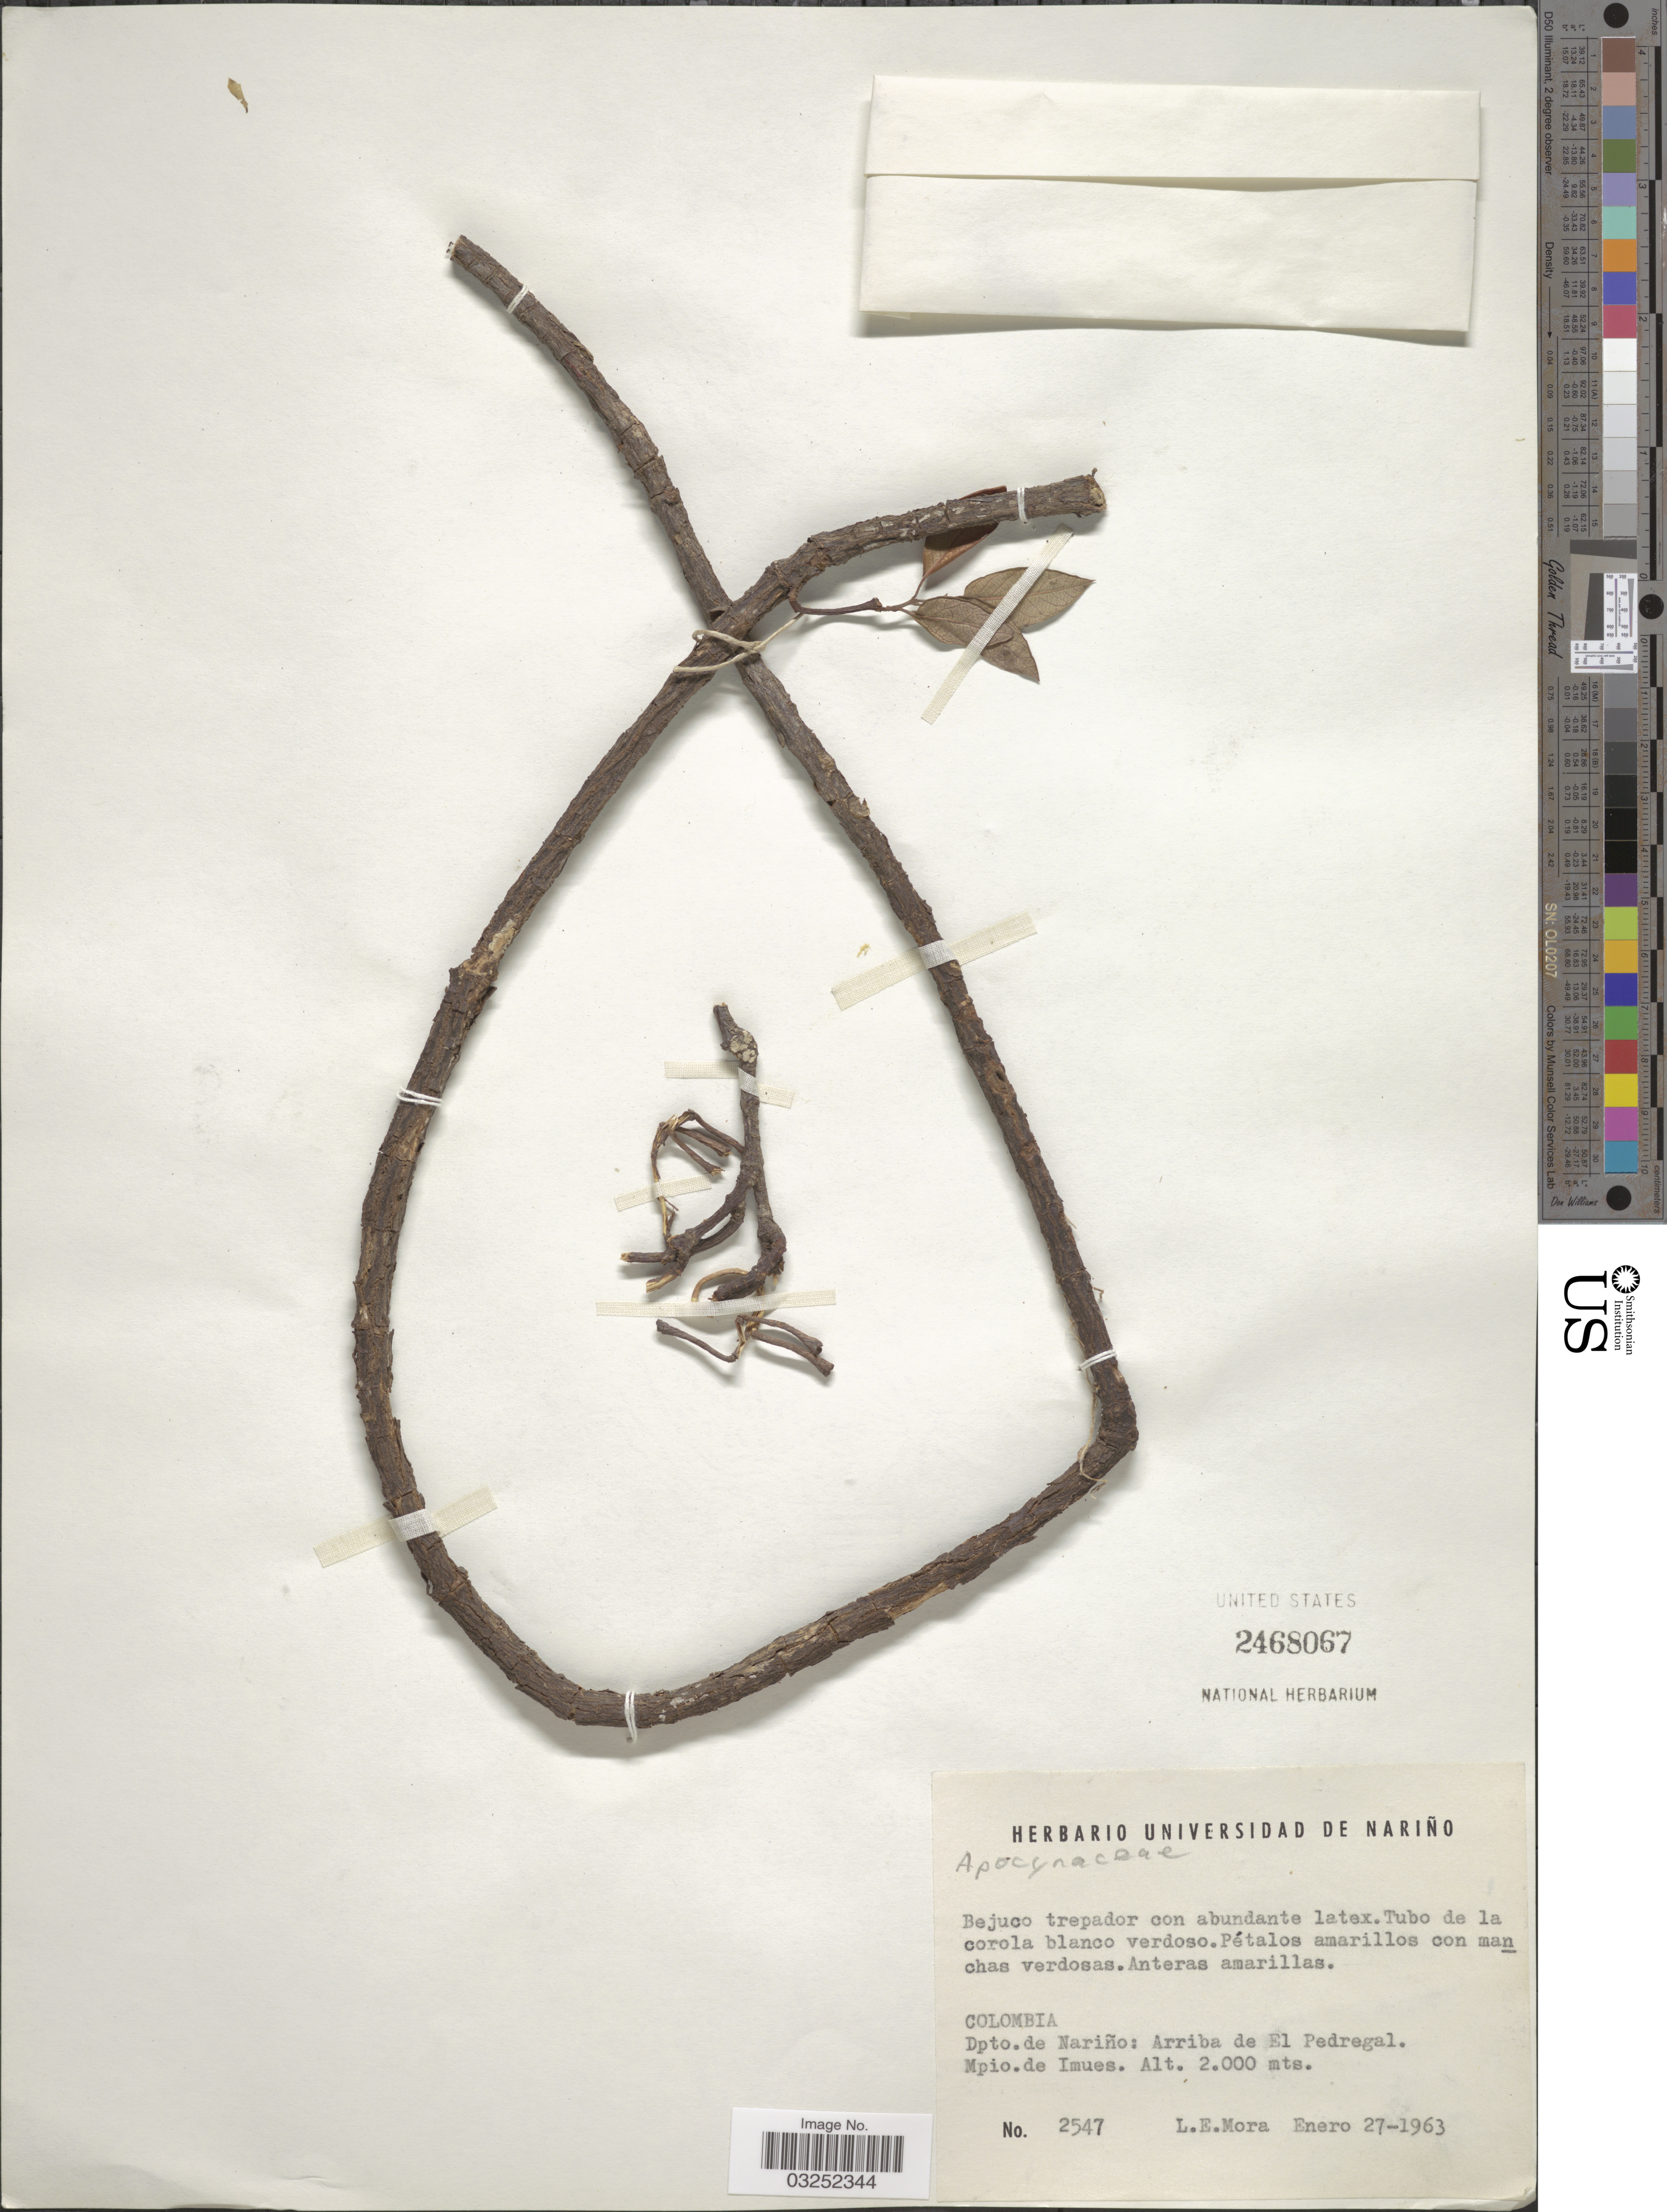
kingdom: Plantae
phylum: Tracheophyta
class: Magnoliopsida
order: Gentianales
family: Apocynaceae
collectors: L. Mora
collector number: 2547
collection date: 1963-01-27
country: Colombia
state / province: Nariño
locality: Dpto. de Nariño: Arriba de El Pedregal. Mpio. de Imues.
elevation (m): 2000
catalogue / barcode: US 2468067